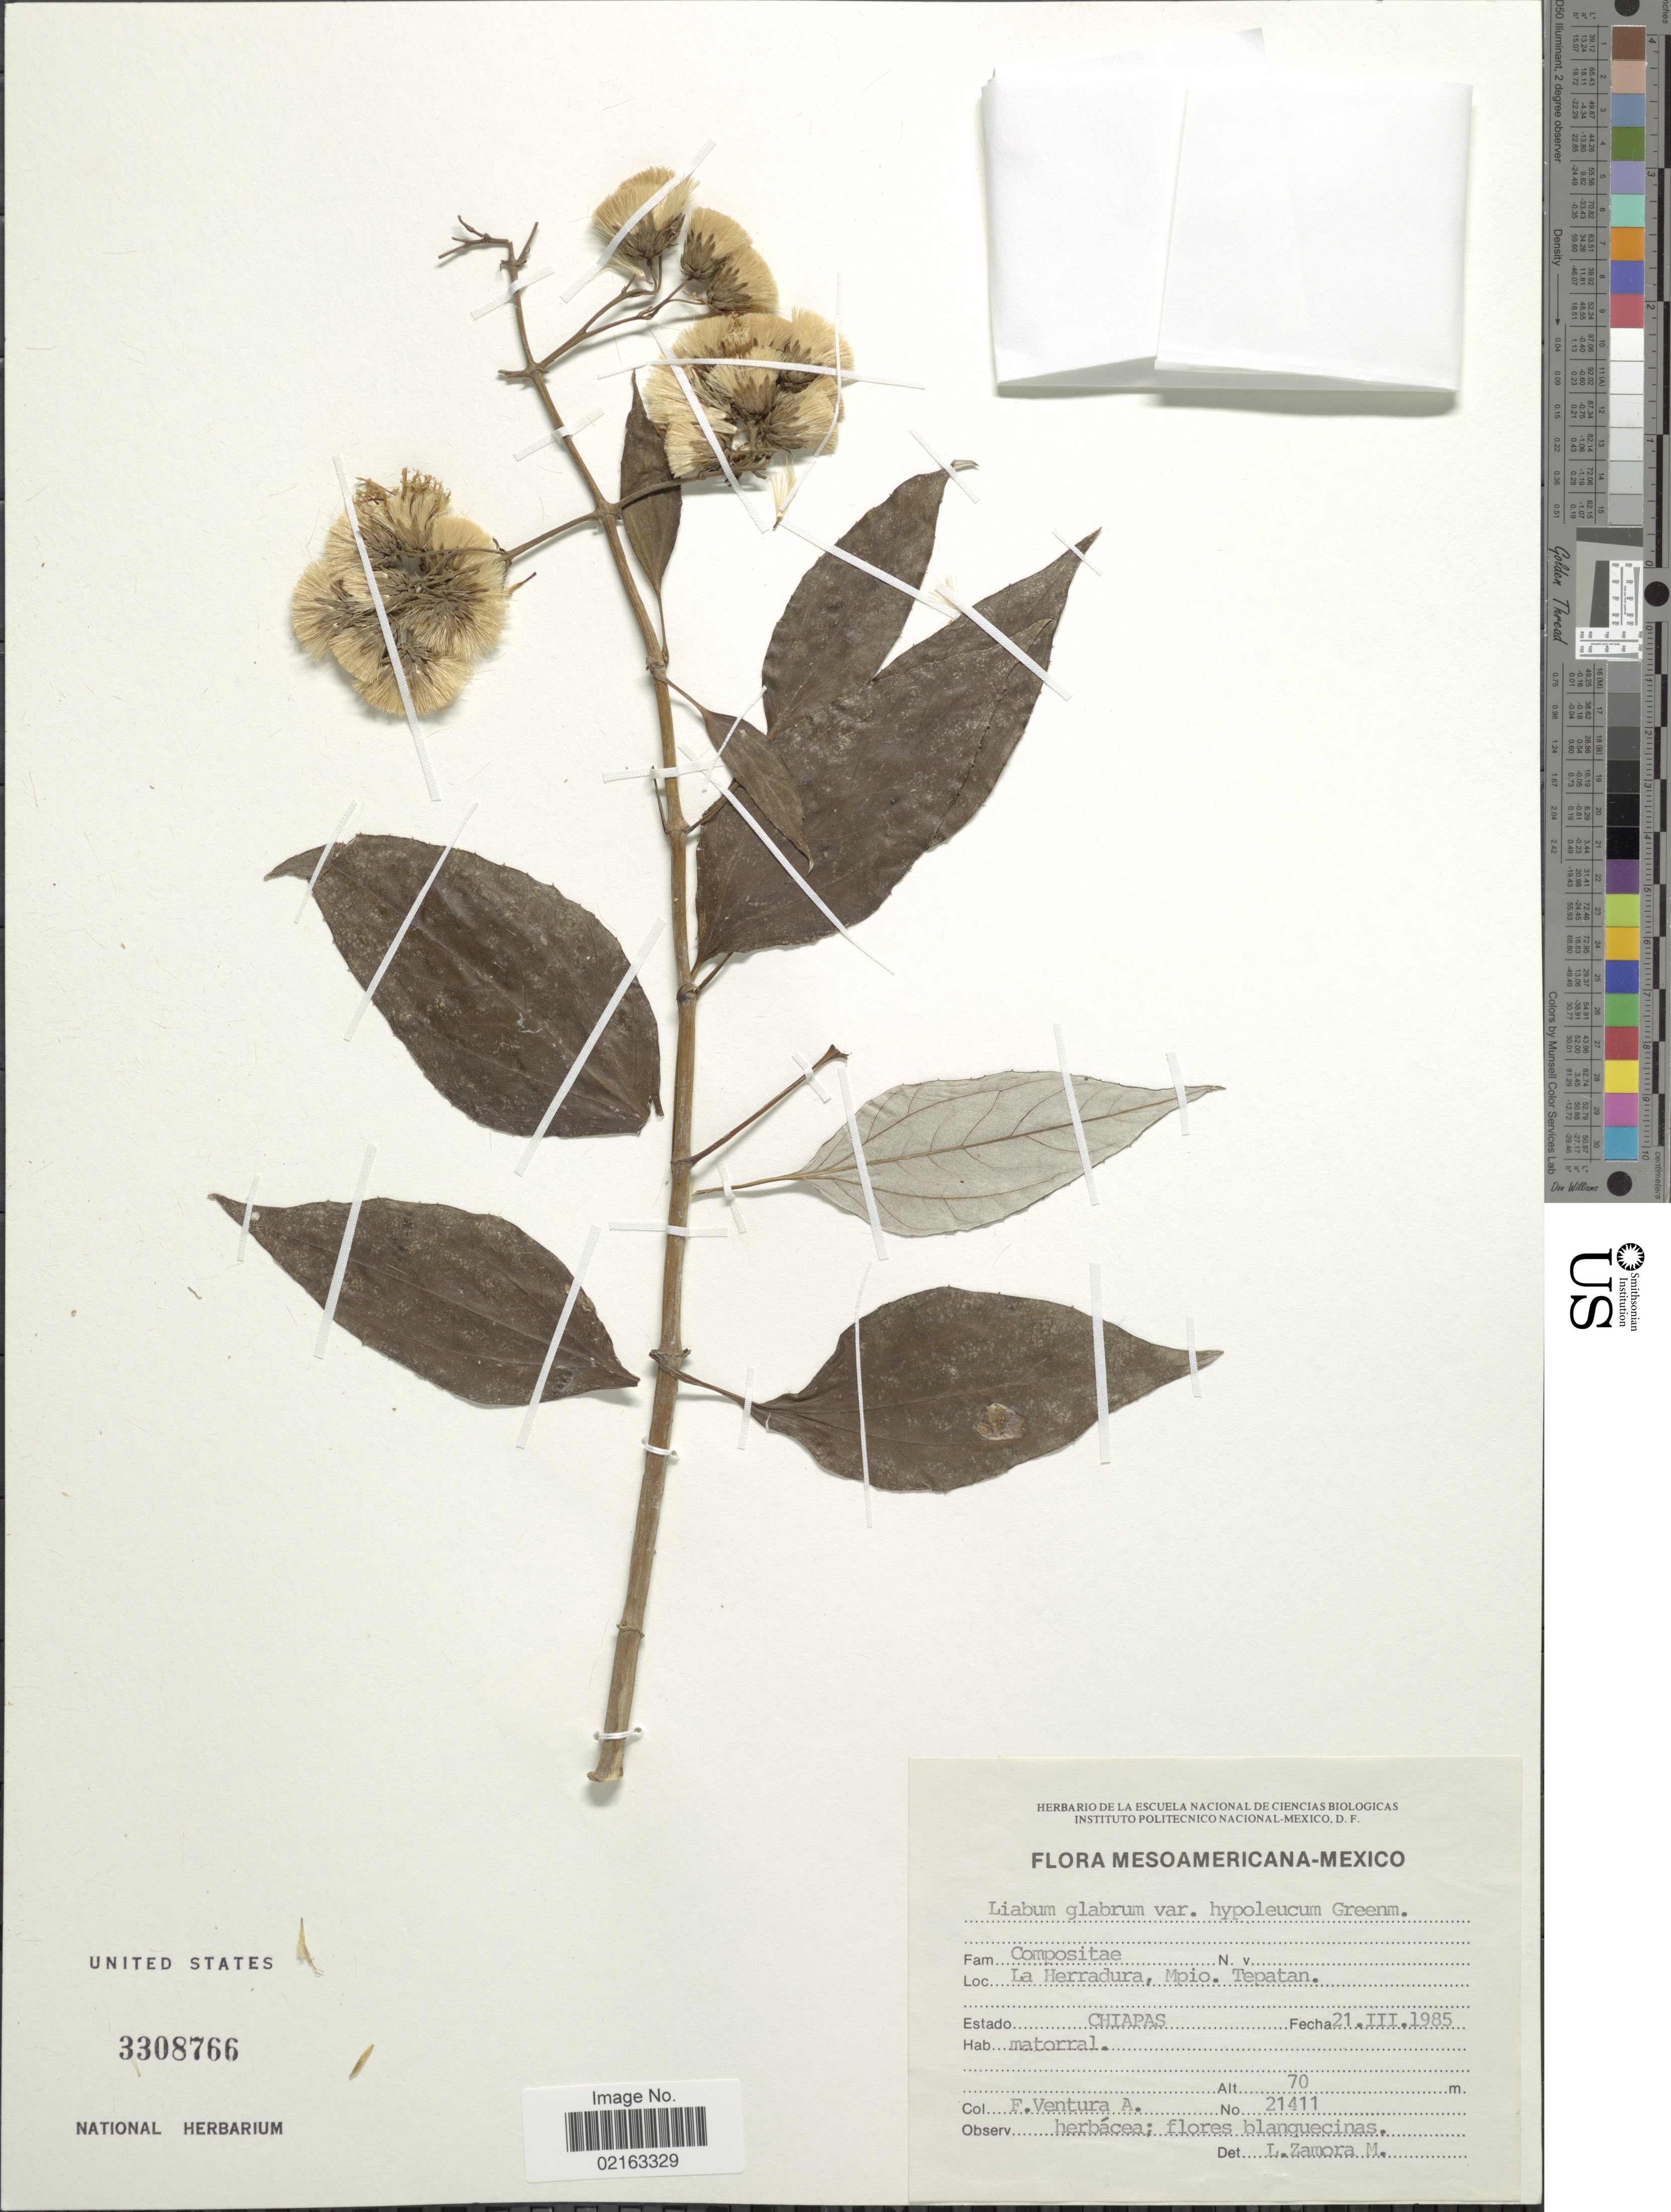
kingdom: Plantae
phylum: Tracheophyta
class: Magnoliopsida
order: Asterales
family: Asteraceae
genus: Sinclairia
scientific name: Sinclairia glabra var. hypoleuca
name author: (Greenm.) B.L. Turner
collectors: F. Ventura A.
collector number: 21411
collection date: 1985-03-21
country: Mexico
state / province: Chiapas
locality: La Herradura, Mpio. Tepatan. Estado Chiapas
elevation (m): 70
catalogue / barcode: US 3308766